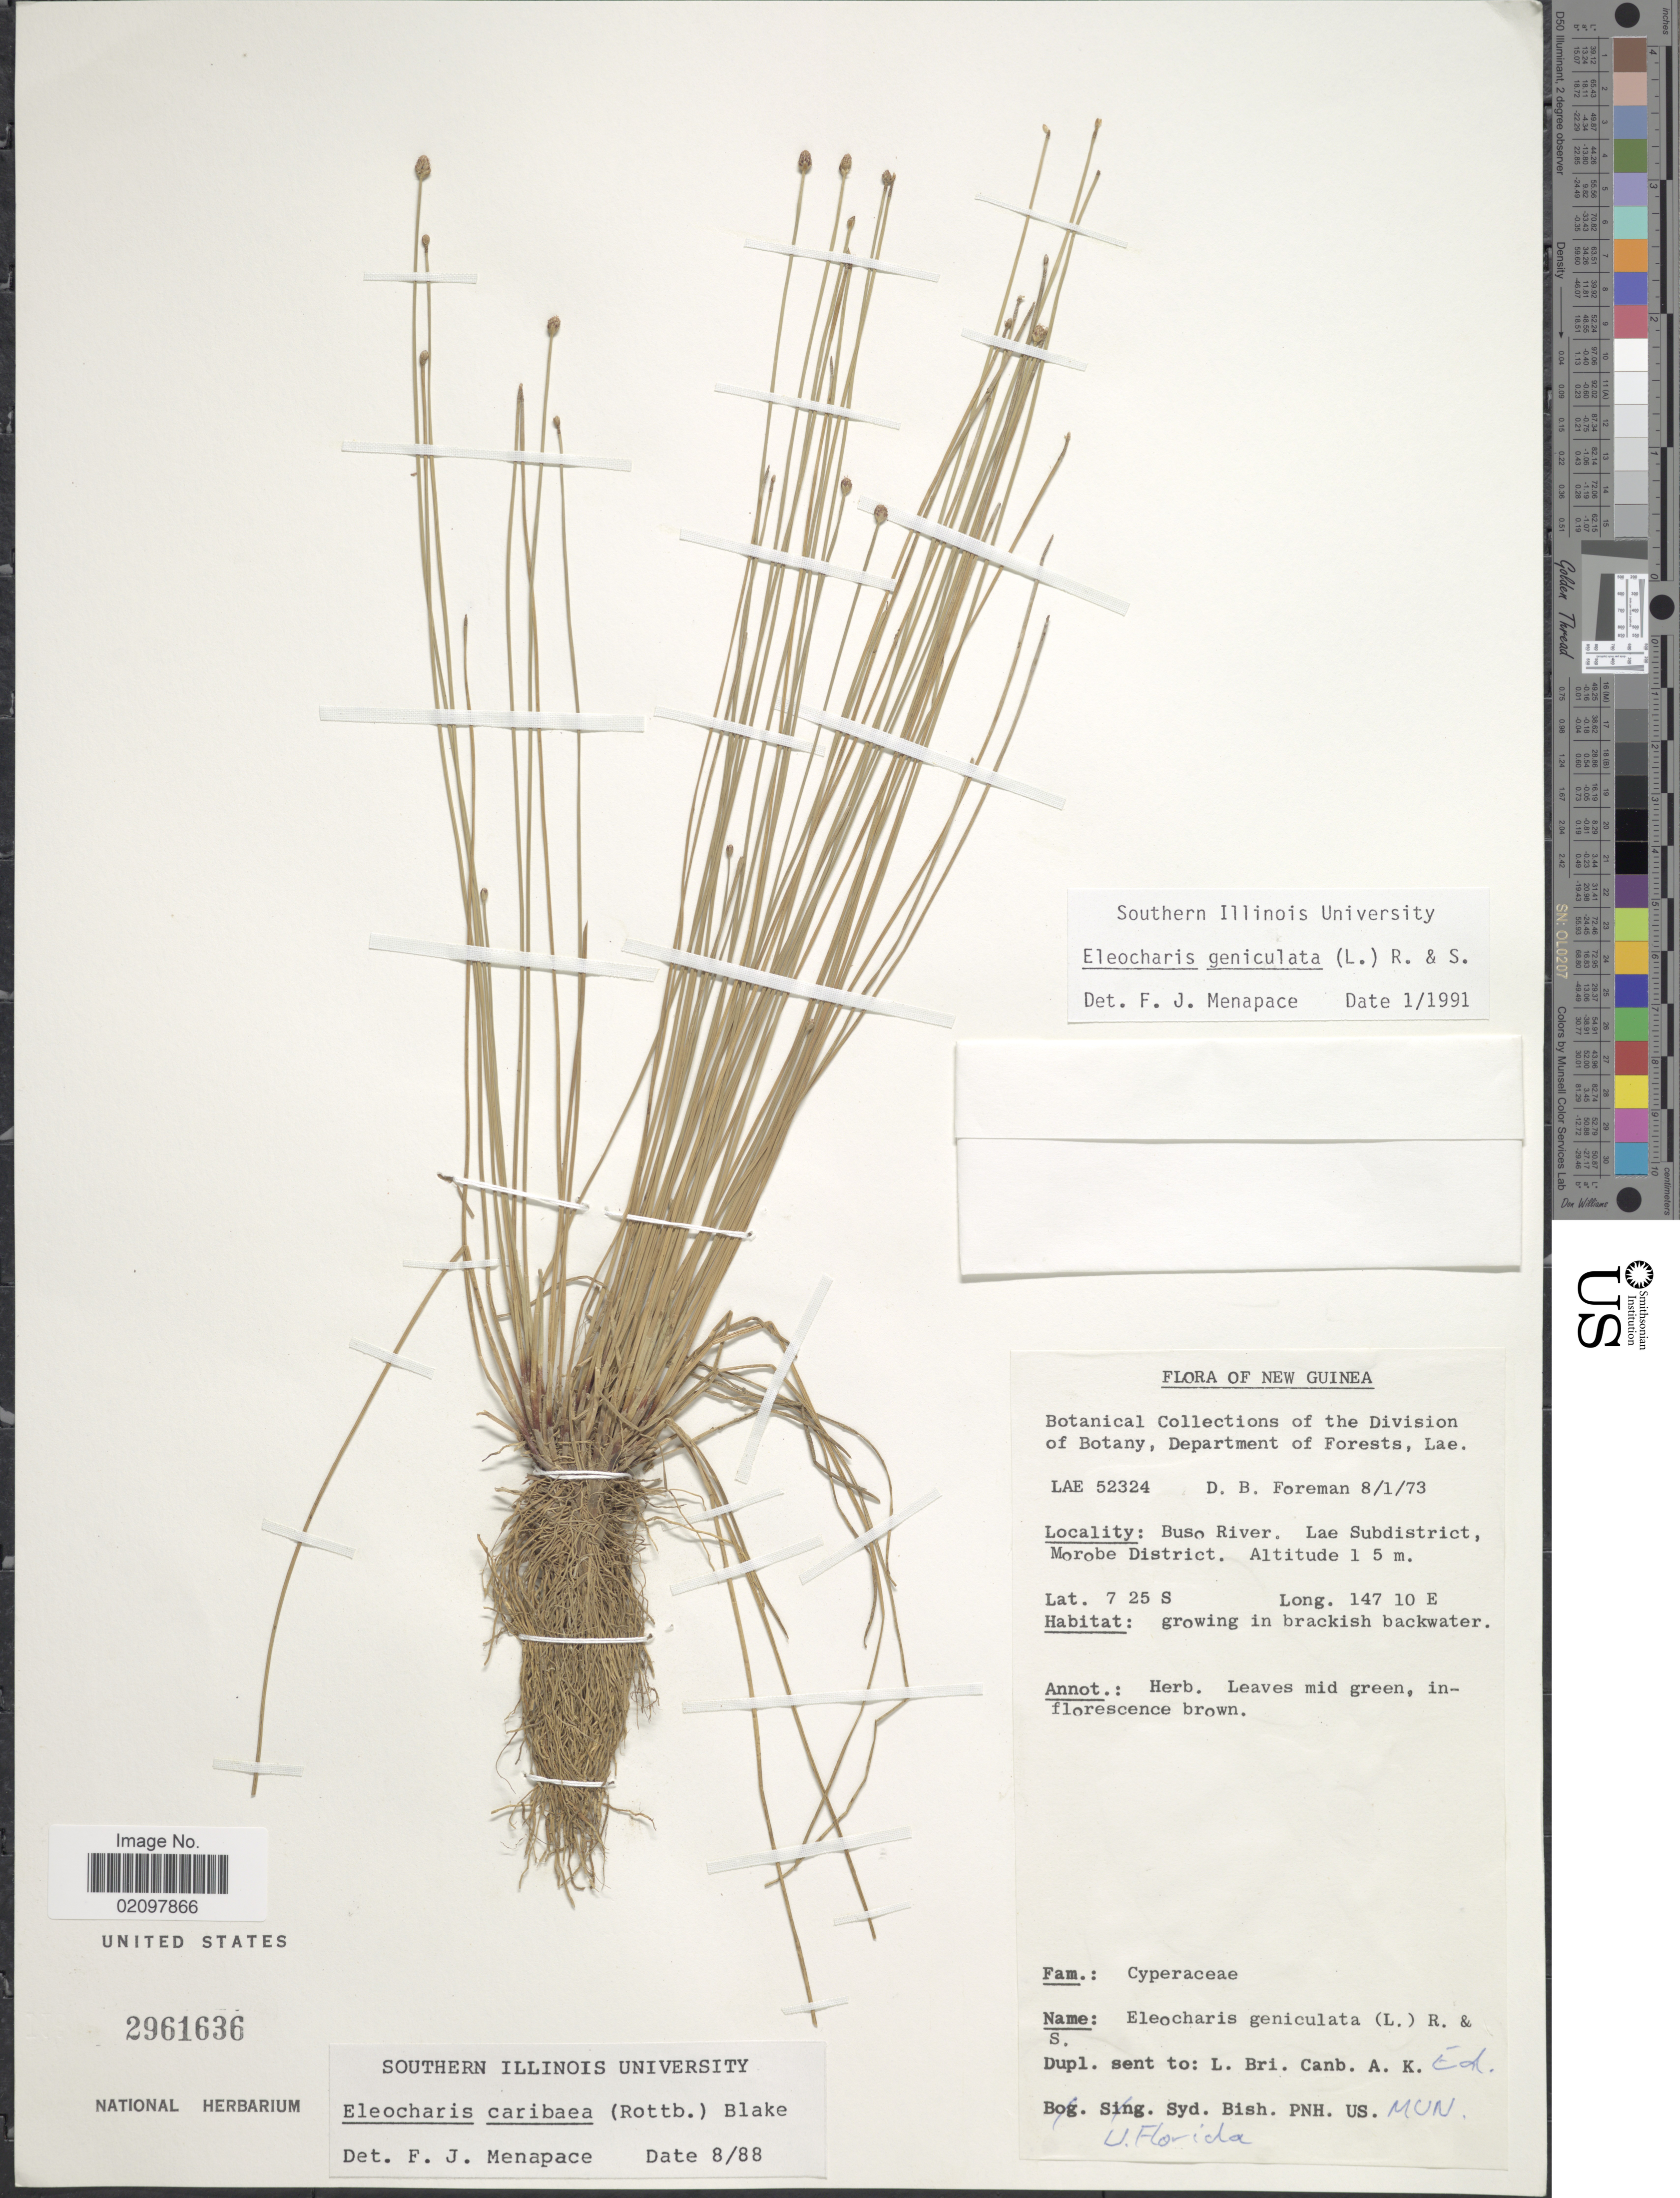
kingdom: Plantae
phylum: Tracheophyta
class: Liliopsida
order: Poales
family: Cyperaceae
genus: Eleocharis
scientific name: Eleocharis geniculata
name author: (L.) Roem. & Schult.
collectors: D. Foreman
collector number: LAE52324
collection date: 1973-01-08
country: Papua New Guinea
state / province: Morobe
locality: New Guinea. Buso River. Lae Subdistrict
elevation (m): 15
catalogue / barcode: US 2961636